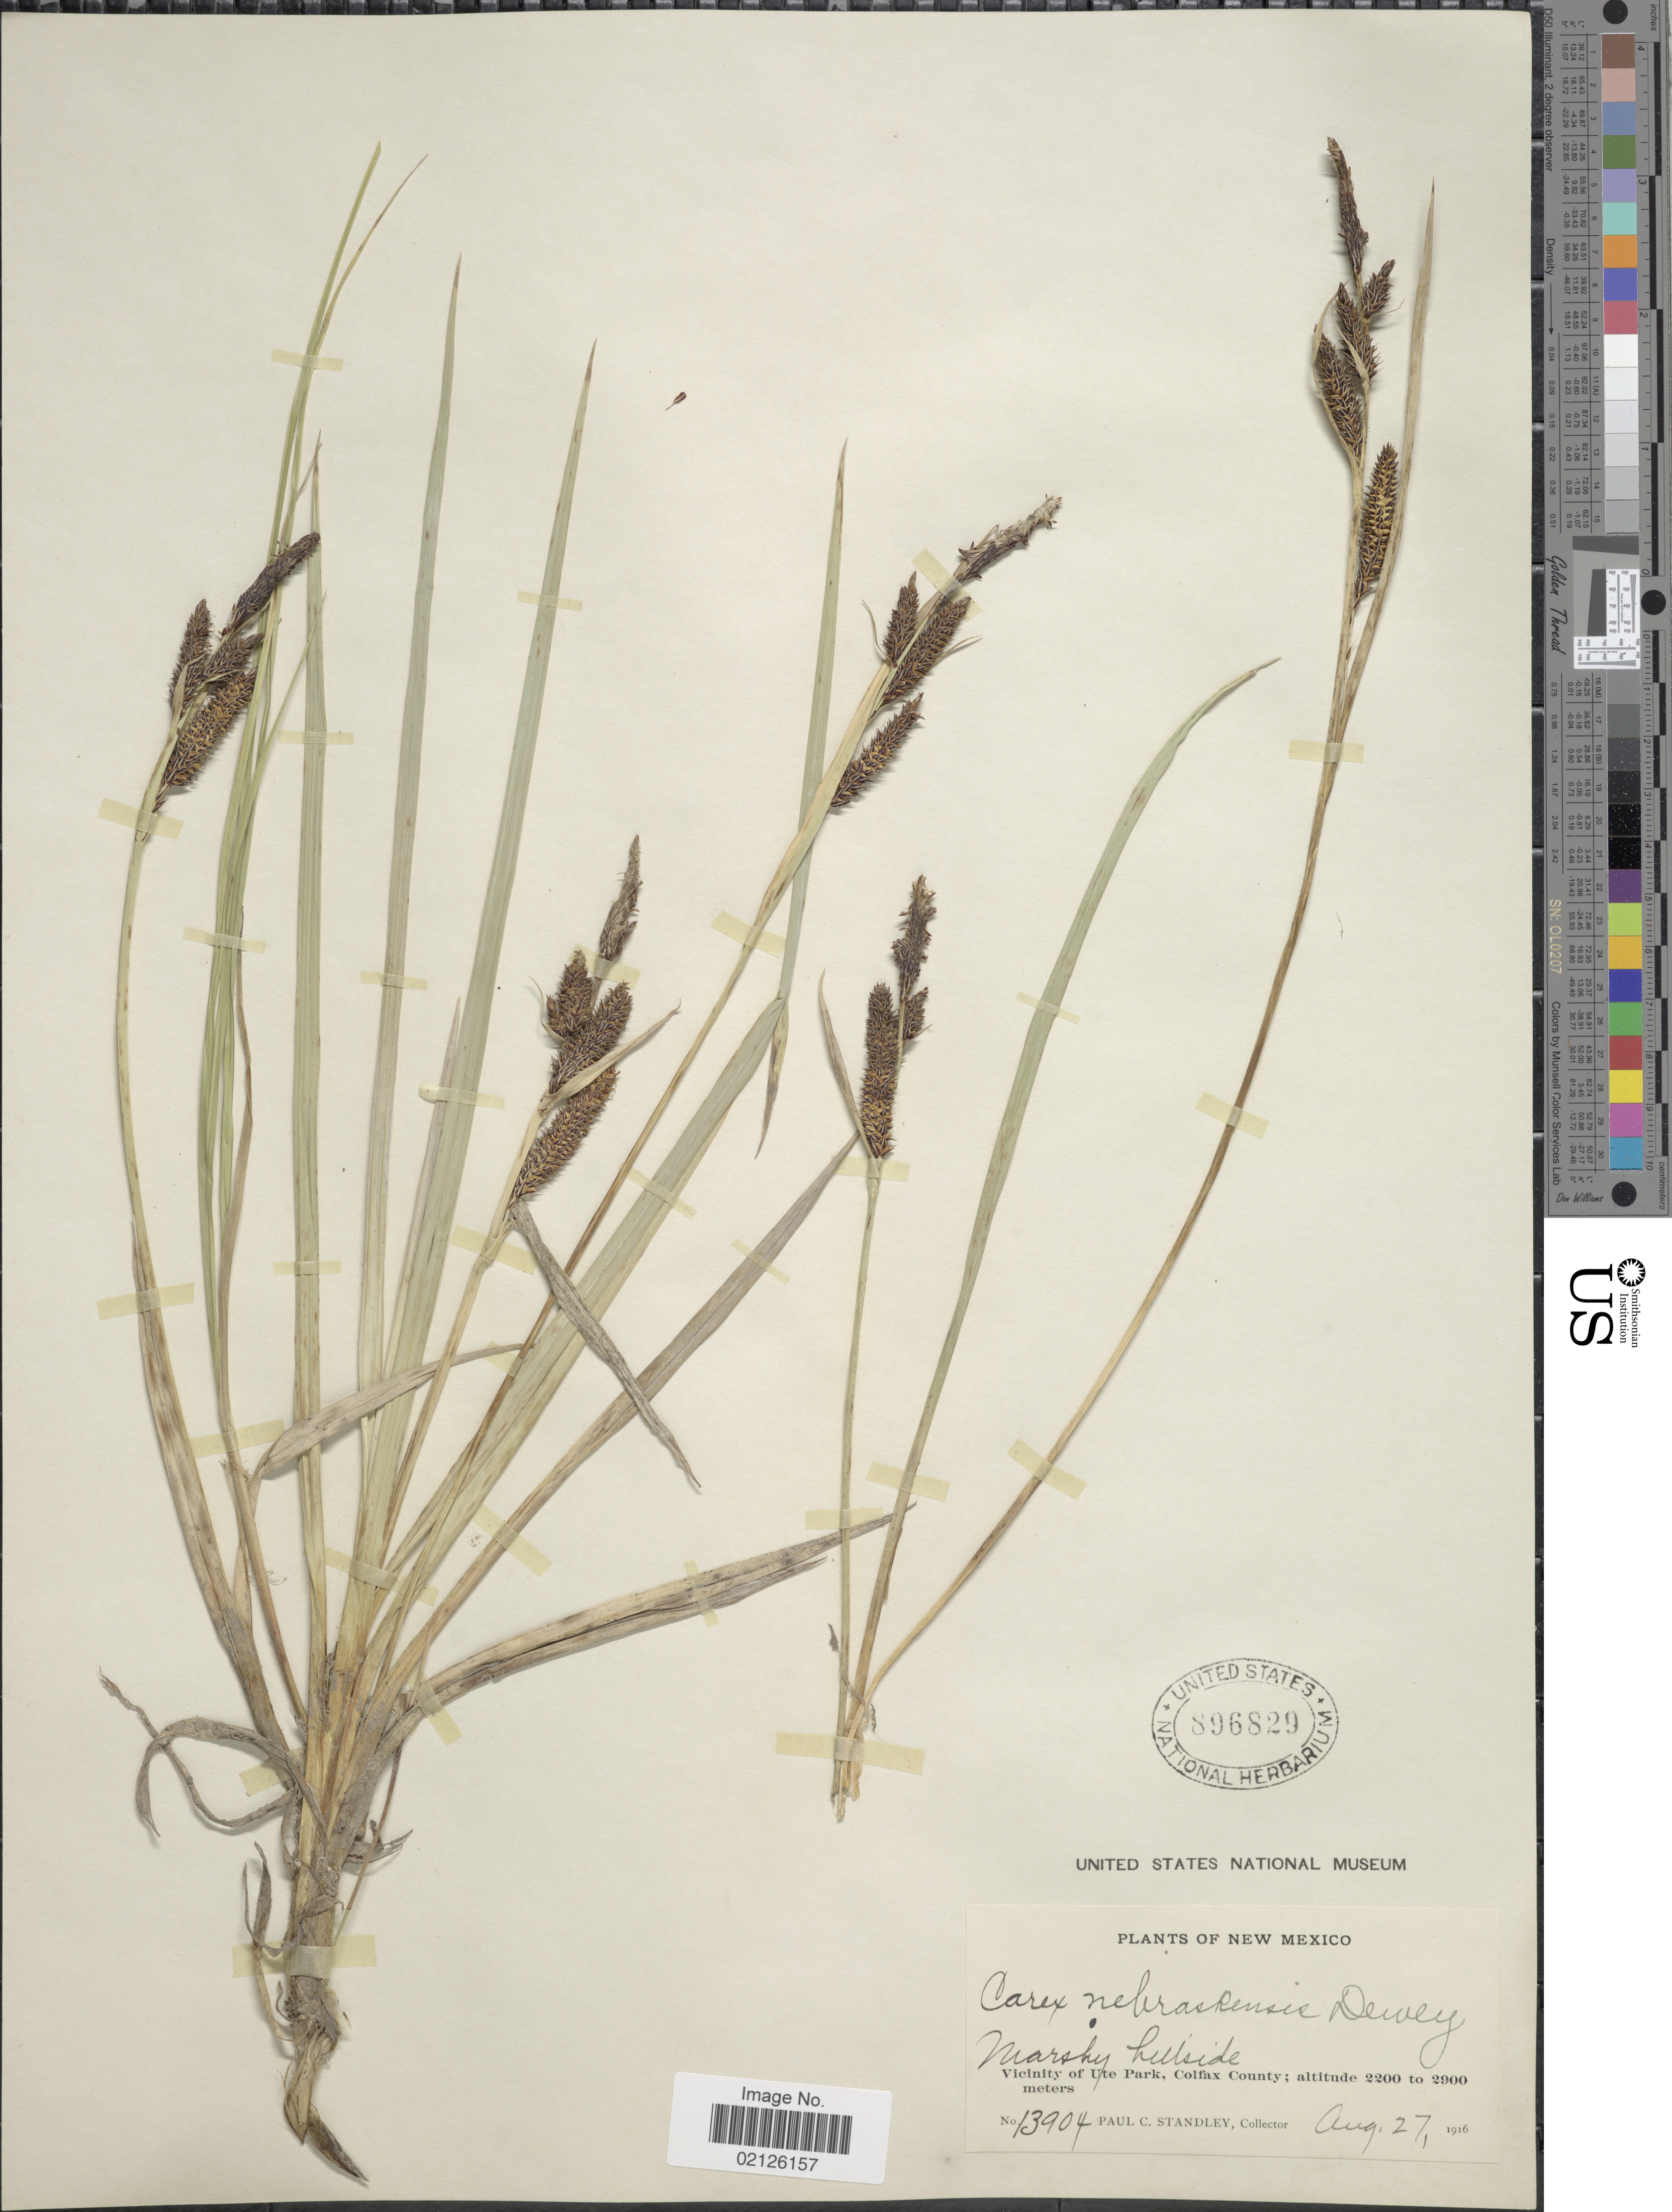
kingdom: Plantae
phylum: Tracheophyta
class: Liliopsida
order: Poales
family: Cyperaceae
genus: Carex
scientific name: Carex nebrascensis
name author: Dewey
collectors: P. C. Standley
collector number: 13904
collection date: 1916-08-27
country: United States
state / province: New Mexico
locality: Marshy hillside, Vicinity of Ute Park, Colfax County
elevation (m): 2200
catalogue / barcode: US 896829